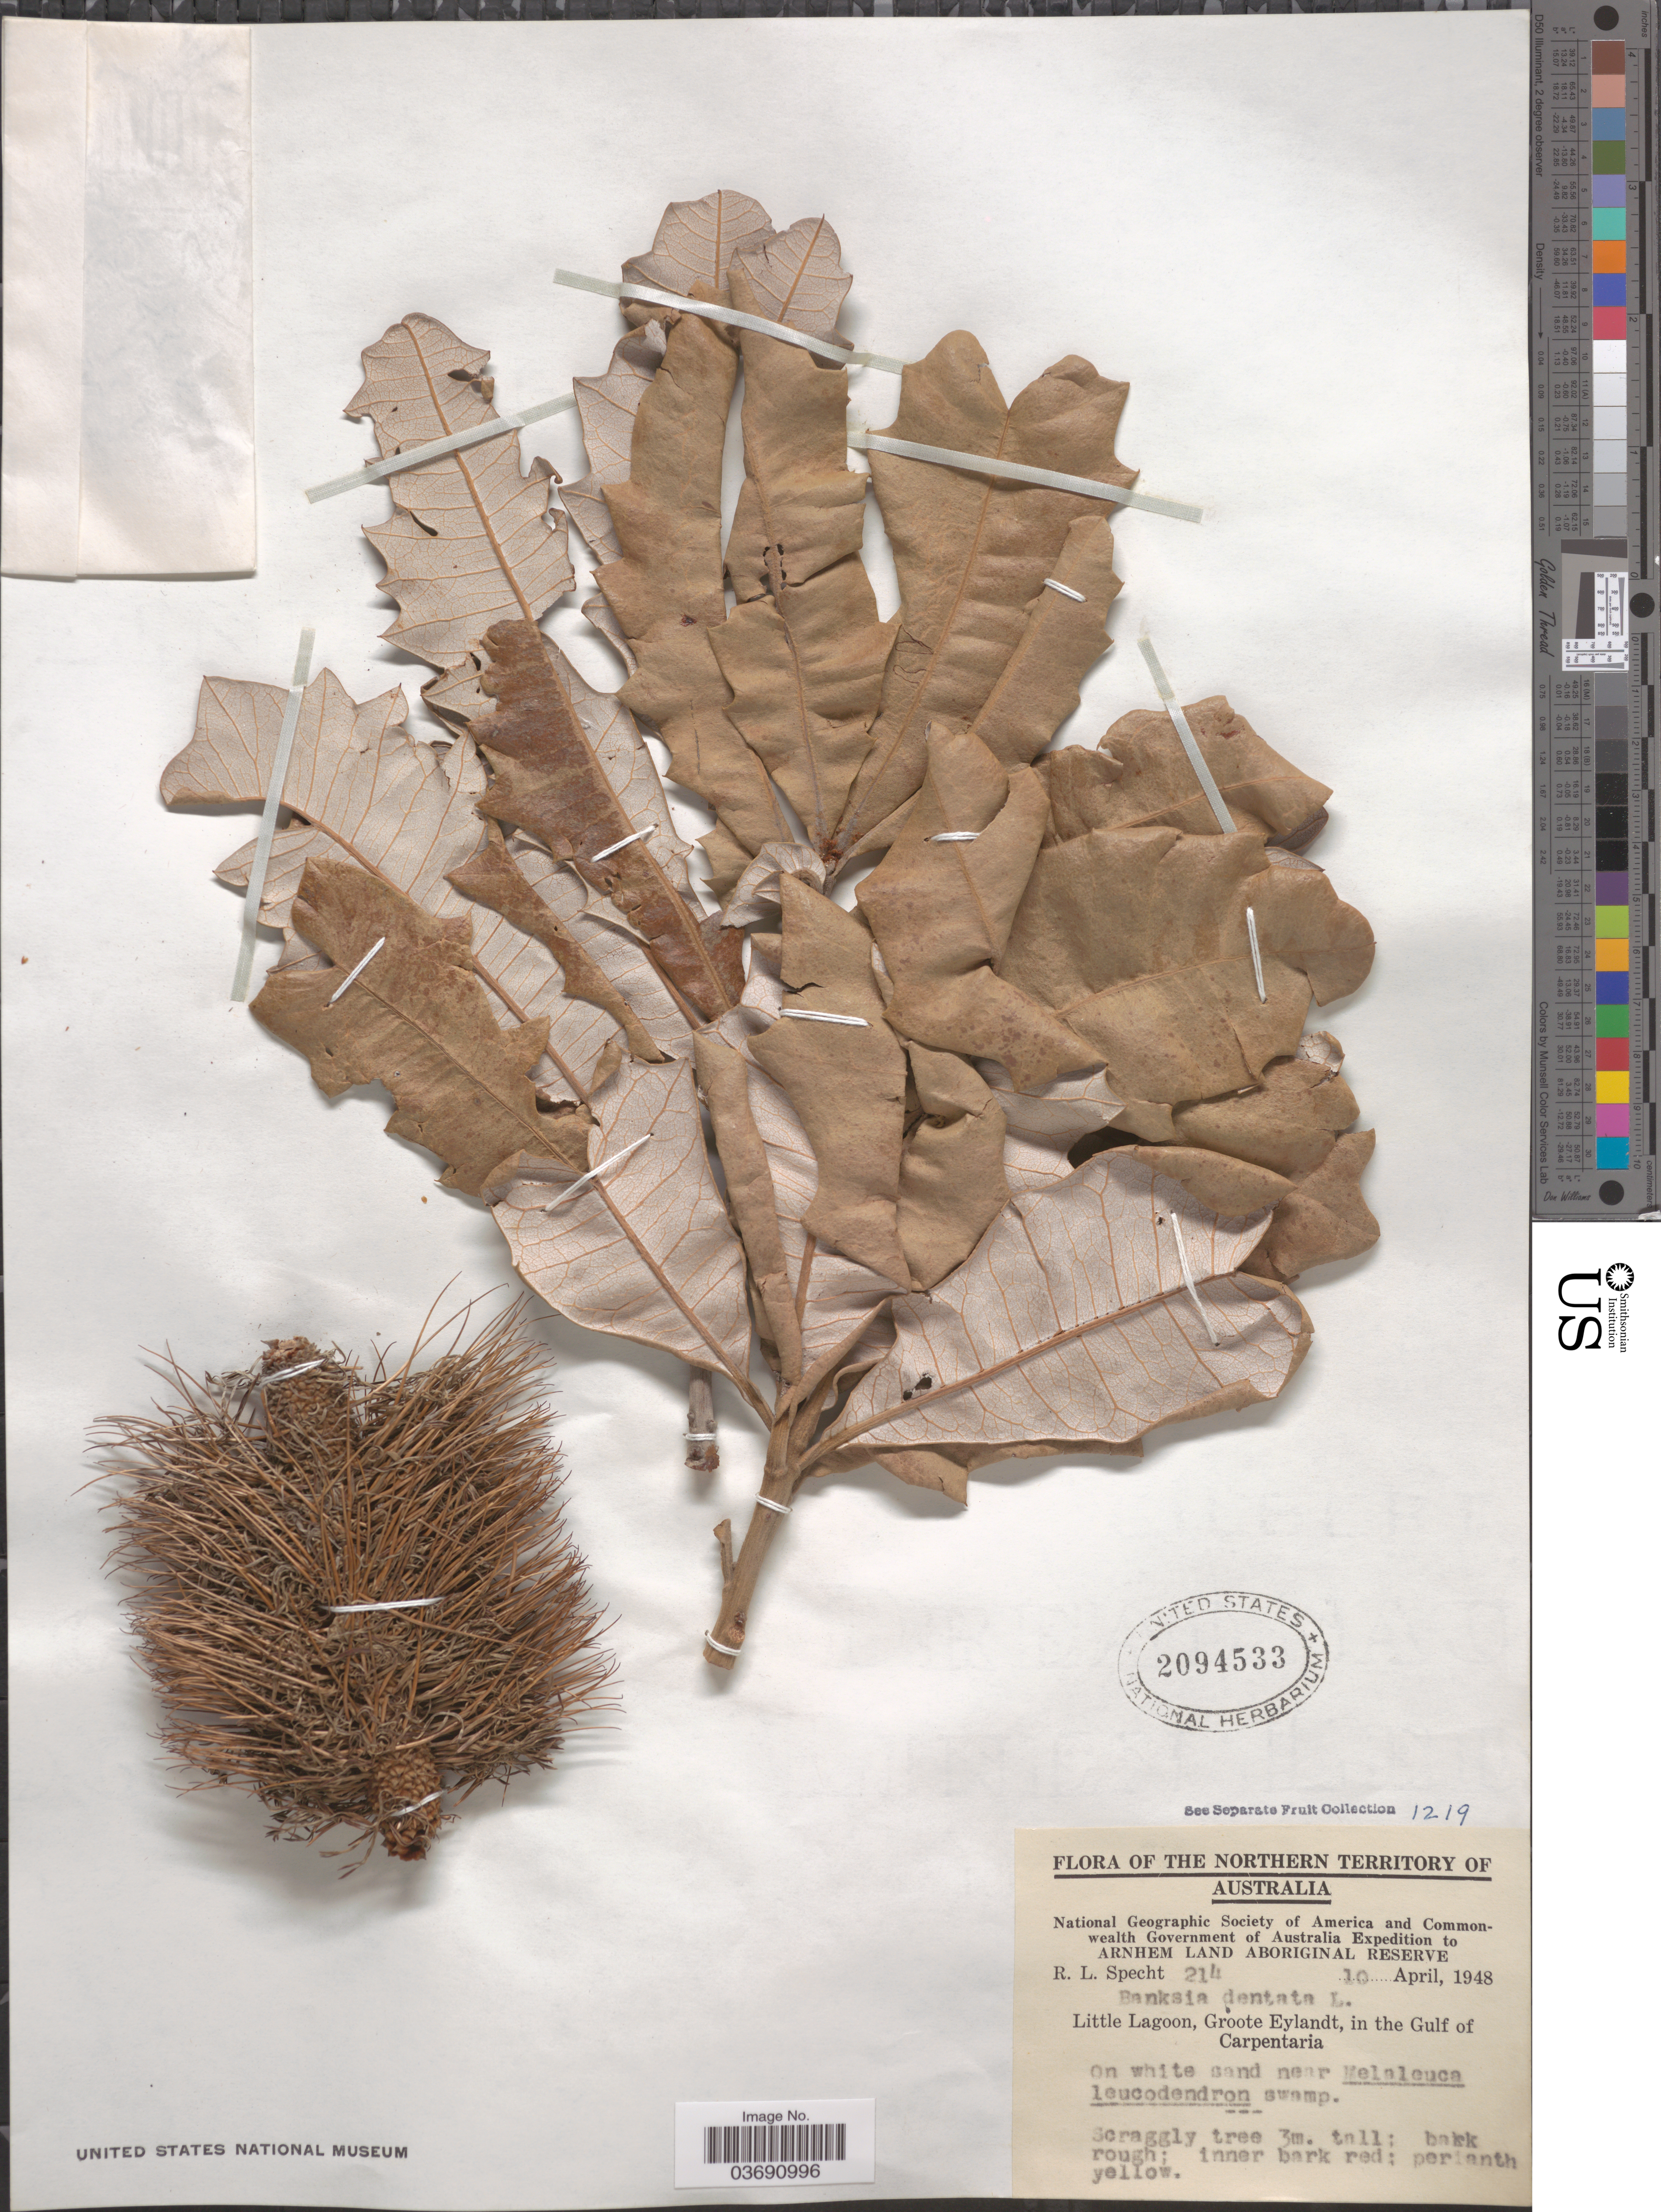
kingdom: Plantae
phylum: Tracheophyta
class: Magnoliopsida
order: Proteales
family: Proteaceae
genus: Banksia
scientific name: Banksia dentata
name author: L. f.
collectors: R. L. Specht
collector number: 214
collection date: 1948-04-10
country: Australia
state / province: Northern Territory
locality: Arnhem Land Aboriginal Reserve. Little Lagoon, Groote Eylandt, in the Gulf of Carpentaria.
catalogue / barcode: US 2094533